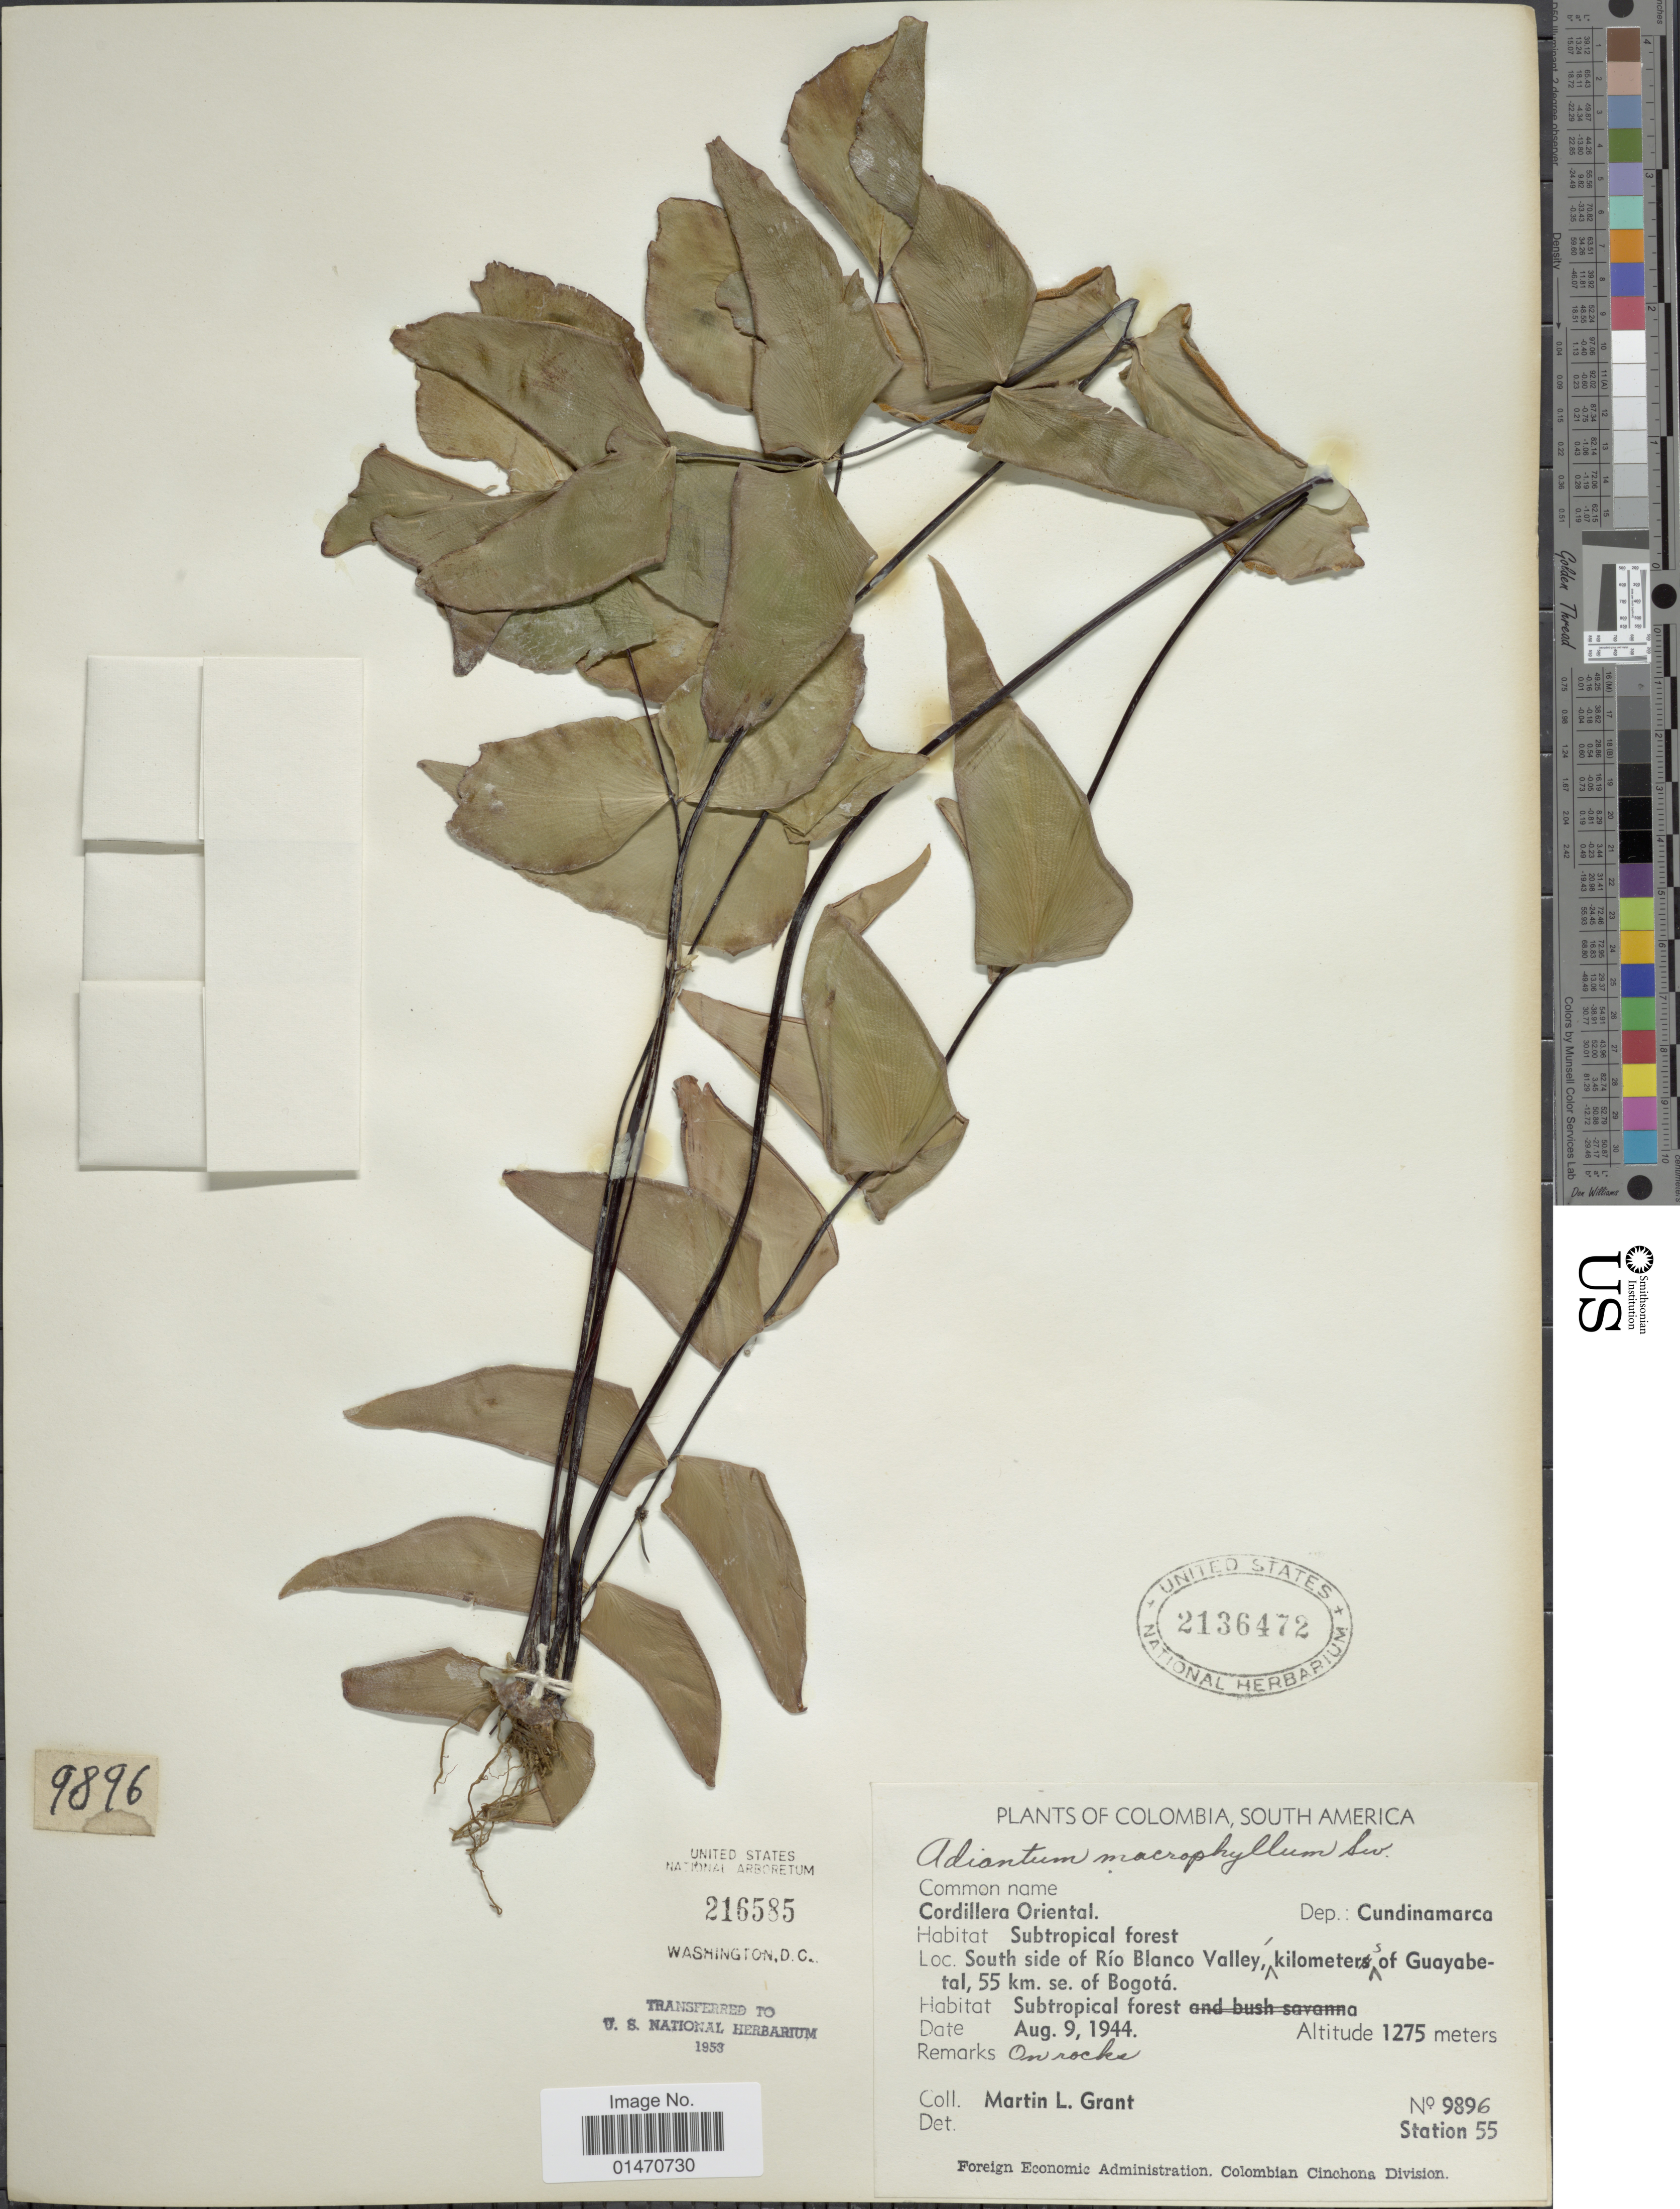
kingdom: Plantae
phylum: Tracheophyta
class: Polypodiopsida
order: Polypodiales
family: Pteridaceae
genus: Adiantum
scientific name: Adiantum macrophyllum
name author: Sw.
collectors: M. L. Grant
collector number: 9896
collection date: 1944-08-09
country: Colombia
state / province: Cundinamarca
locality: Cordillera Oriental, Dep.: Cundinamarca, South side of Rio Blanco Valley, kilometers of Guayabetal, 55km se. of Bogota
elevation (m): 1275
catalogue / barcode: US 2136472